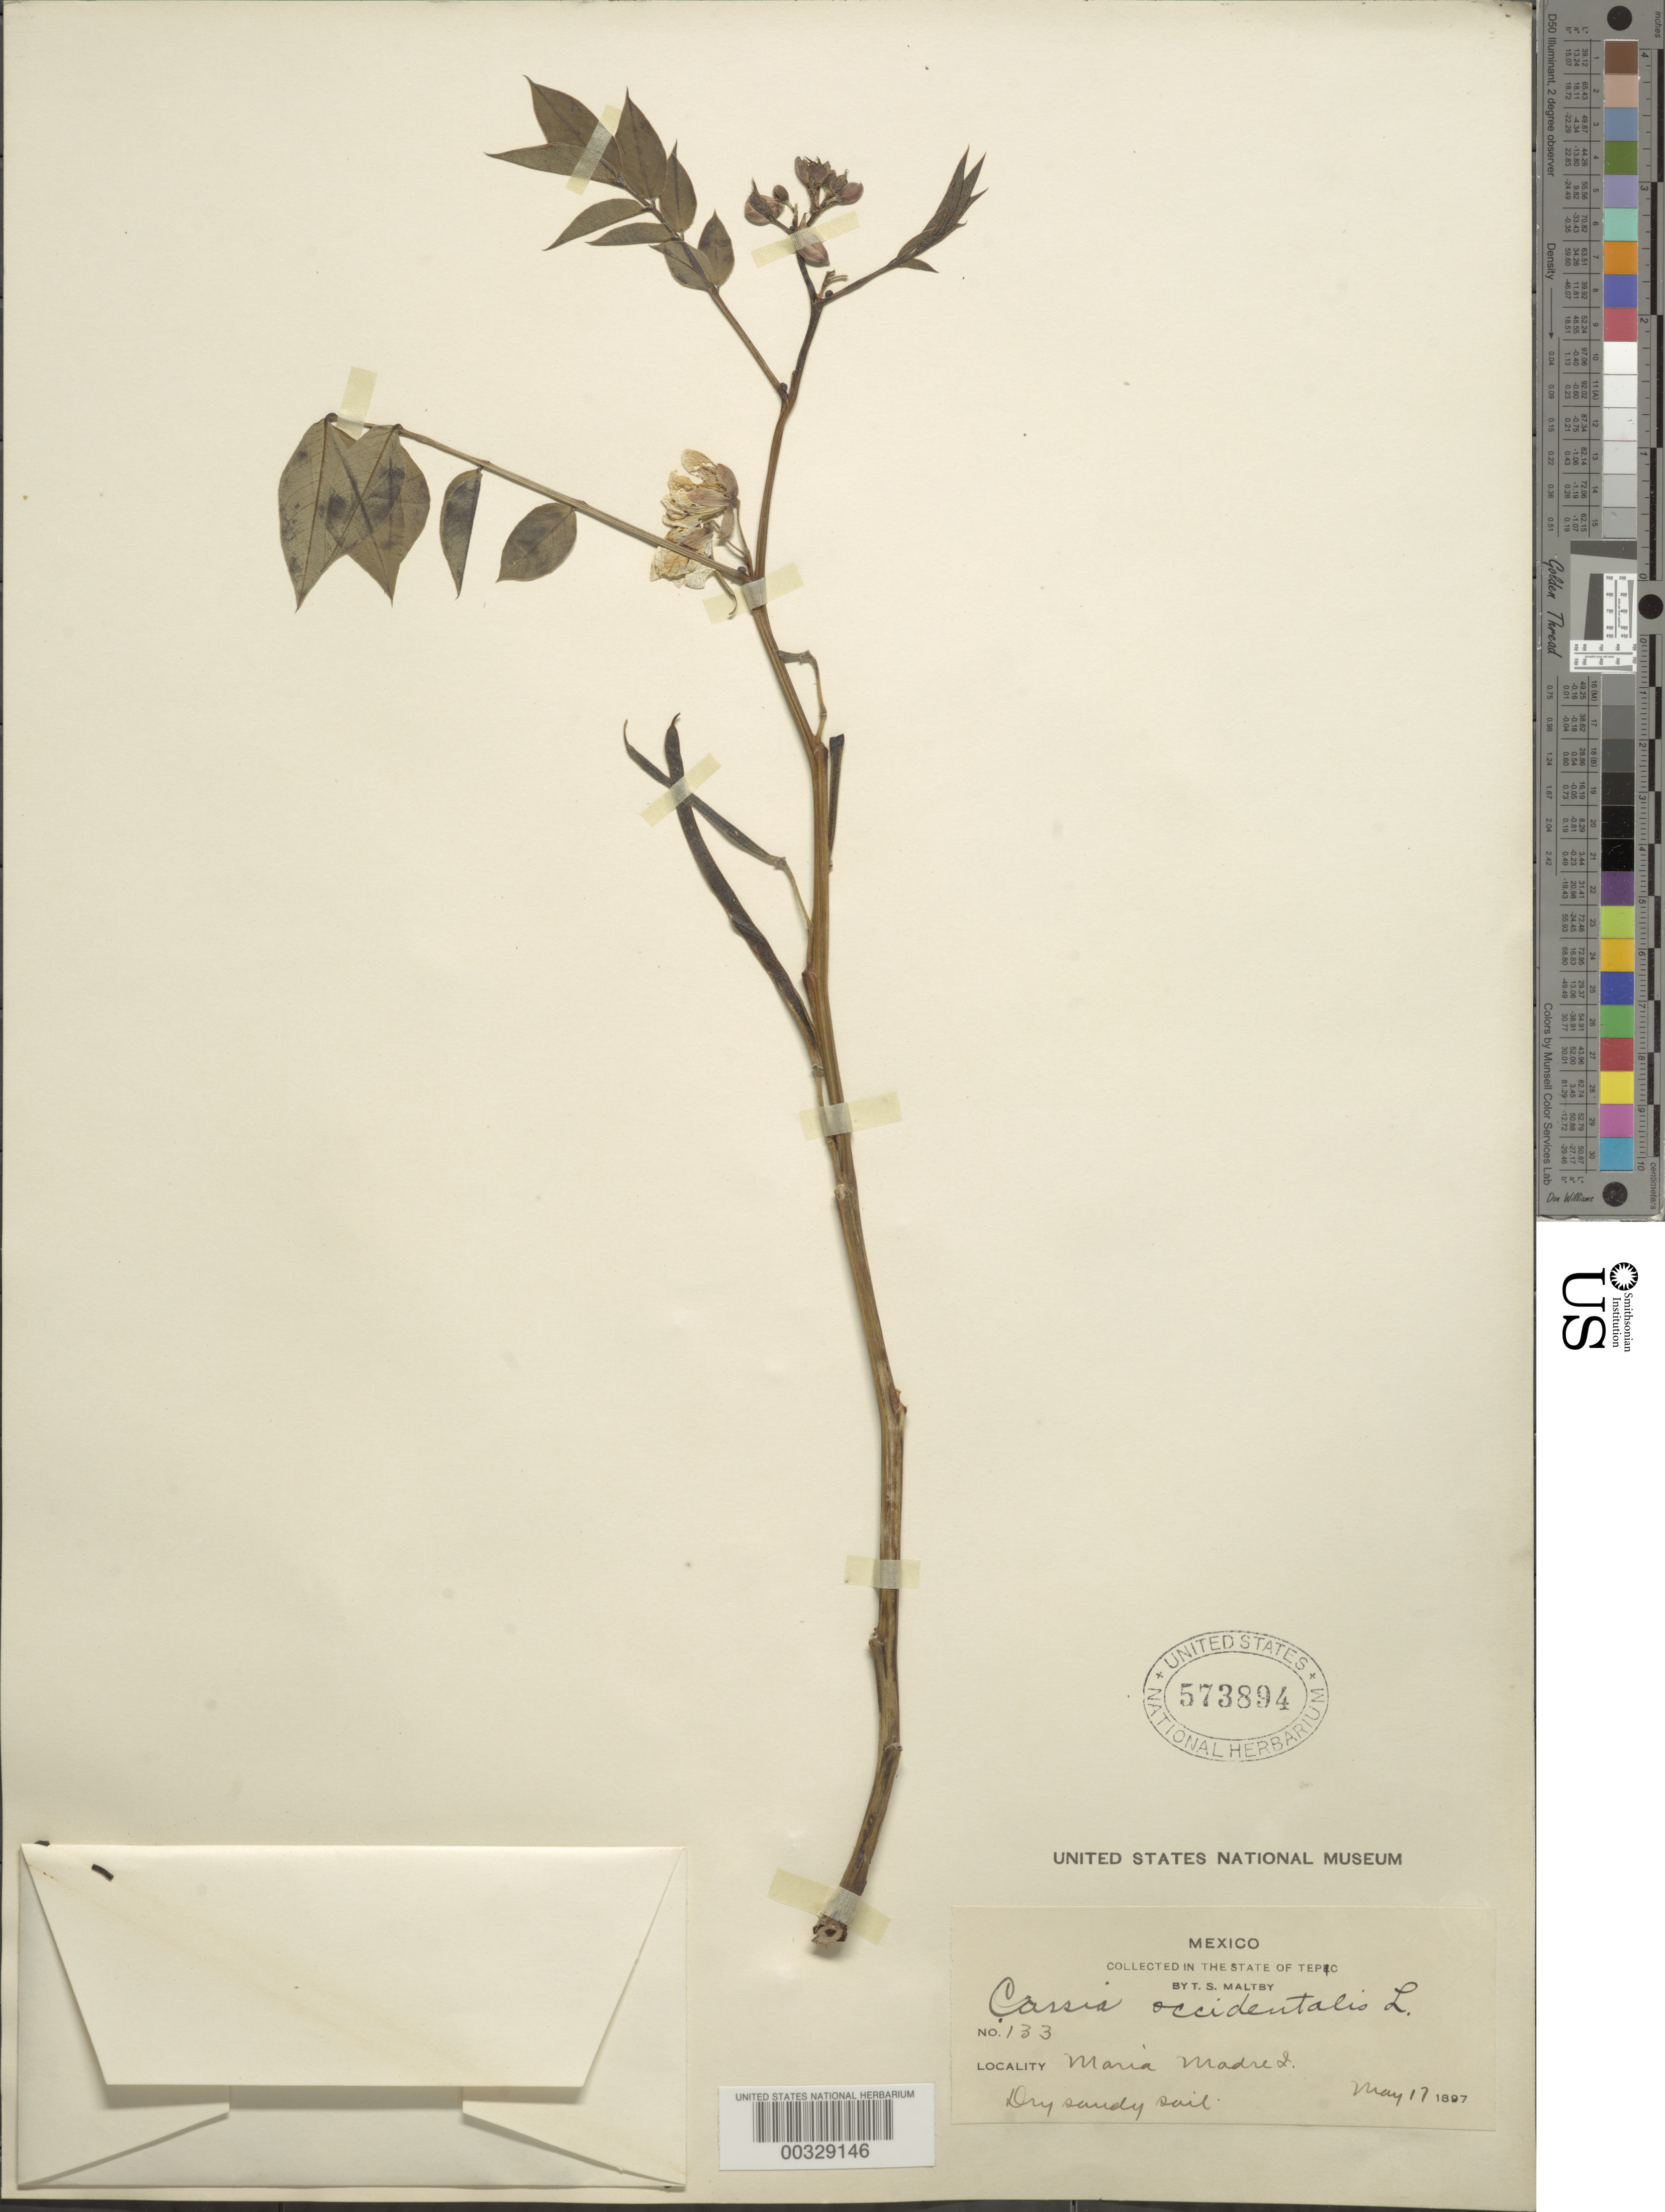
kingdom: Plantae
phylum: Tracheophyta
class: Magnoliopsida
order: Fabales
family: Fabaceae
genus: Senna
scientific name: Senna occidentalis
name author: (L.) Link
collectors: T. S. Maltby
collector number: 133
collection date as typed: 17 May 1897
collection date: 1897-05-17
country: Mexico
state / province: Nayarit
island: Maria Madre Island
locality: Tres maria group, maria madre is. [Tres Marias Is.]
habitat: Dry sandy soil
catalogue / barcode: US 573894